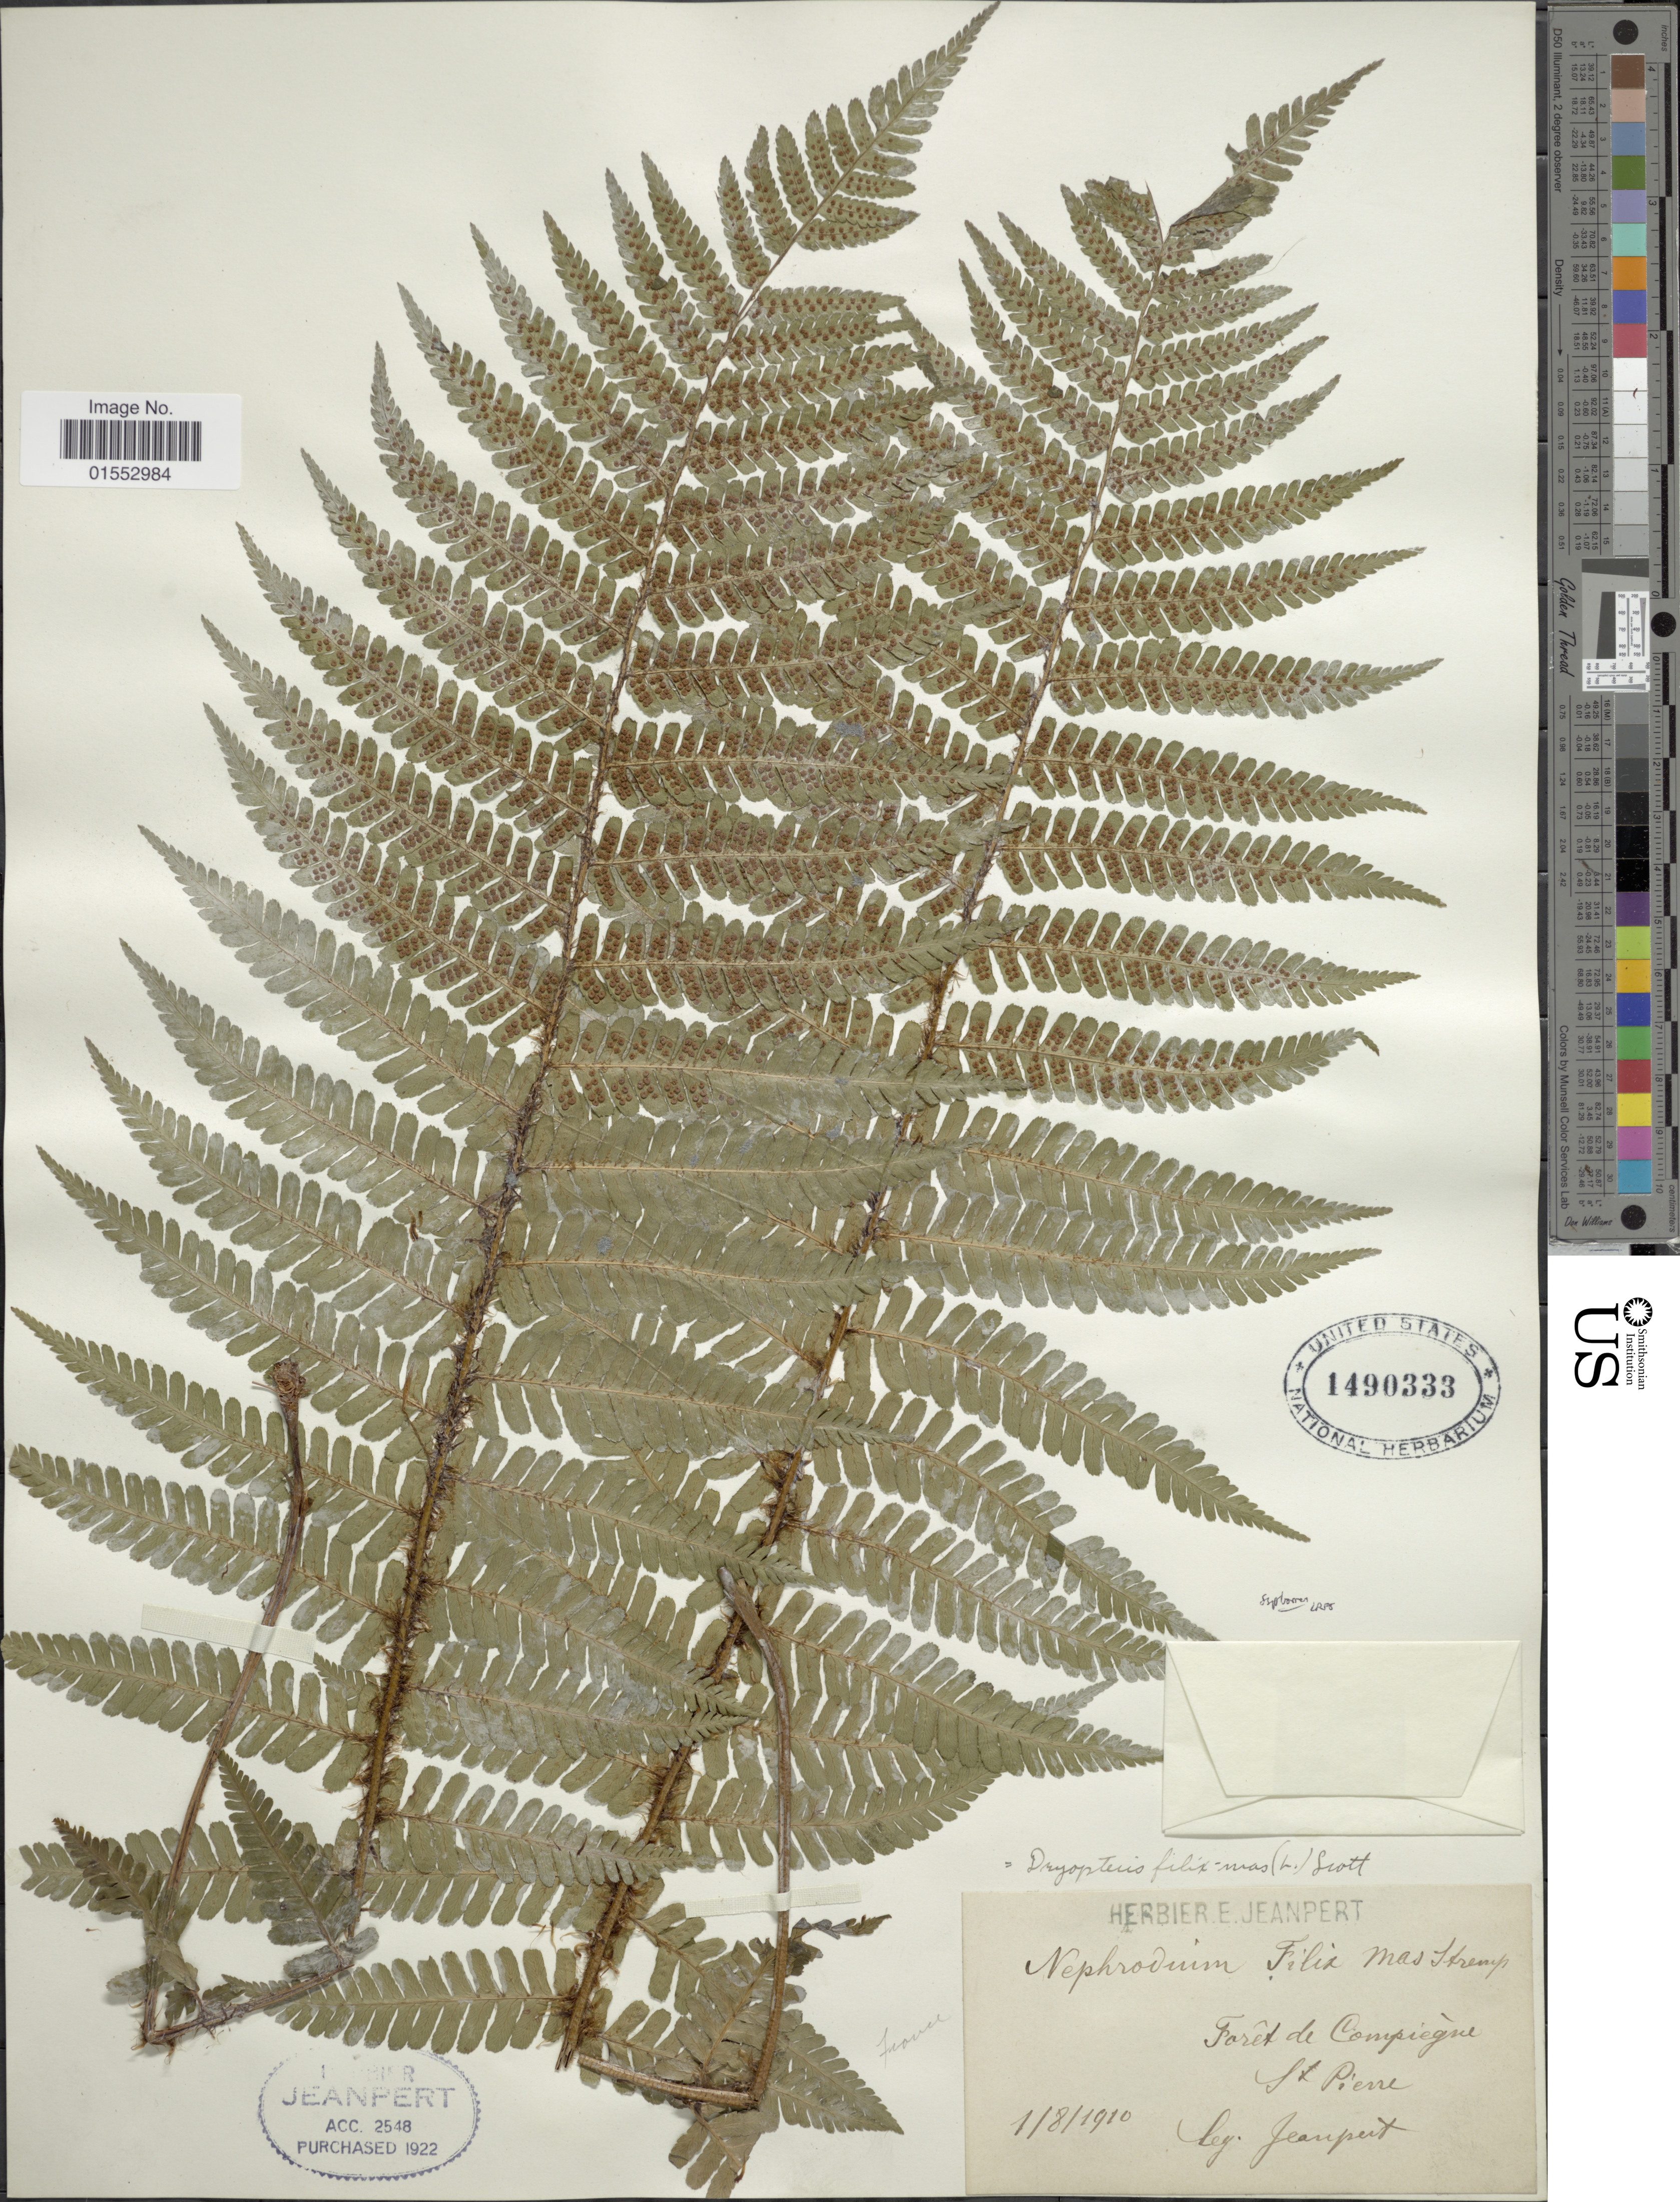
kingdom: Plantae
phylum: Tracheophyta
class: Polypodiopsida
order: Polypodiales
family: Dryopteridaceae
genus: Dryopteris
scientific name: Dryopteris affinis subsp. borreri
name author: (Newman) Fraser-Jenk.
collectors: E. Jeanpert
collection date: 1910-08-01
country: France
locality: Foret de Compiegne st Pierre [interpreted]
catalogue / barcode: US 1490333